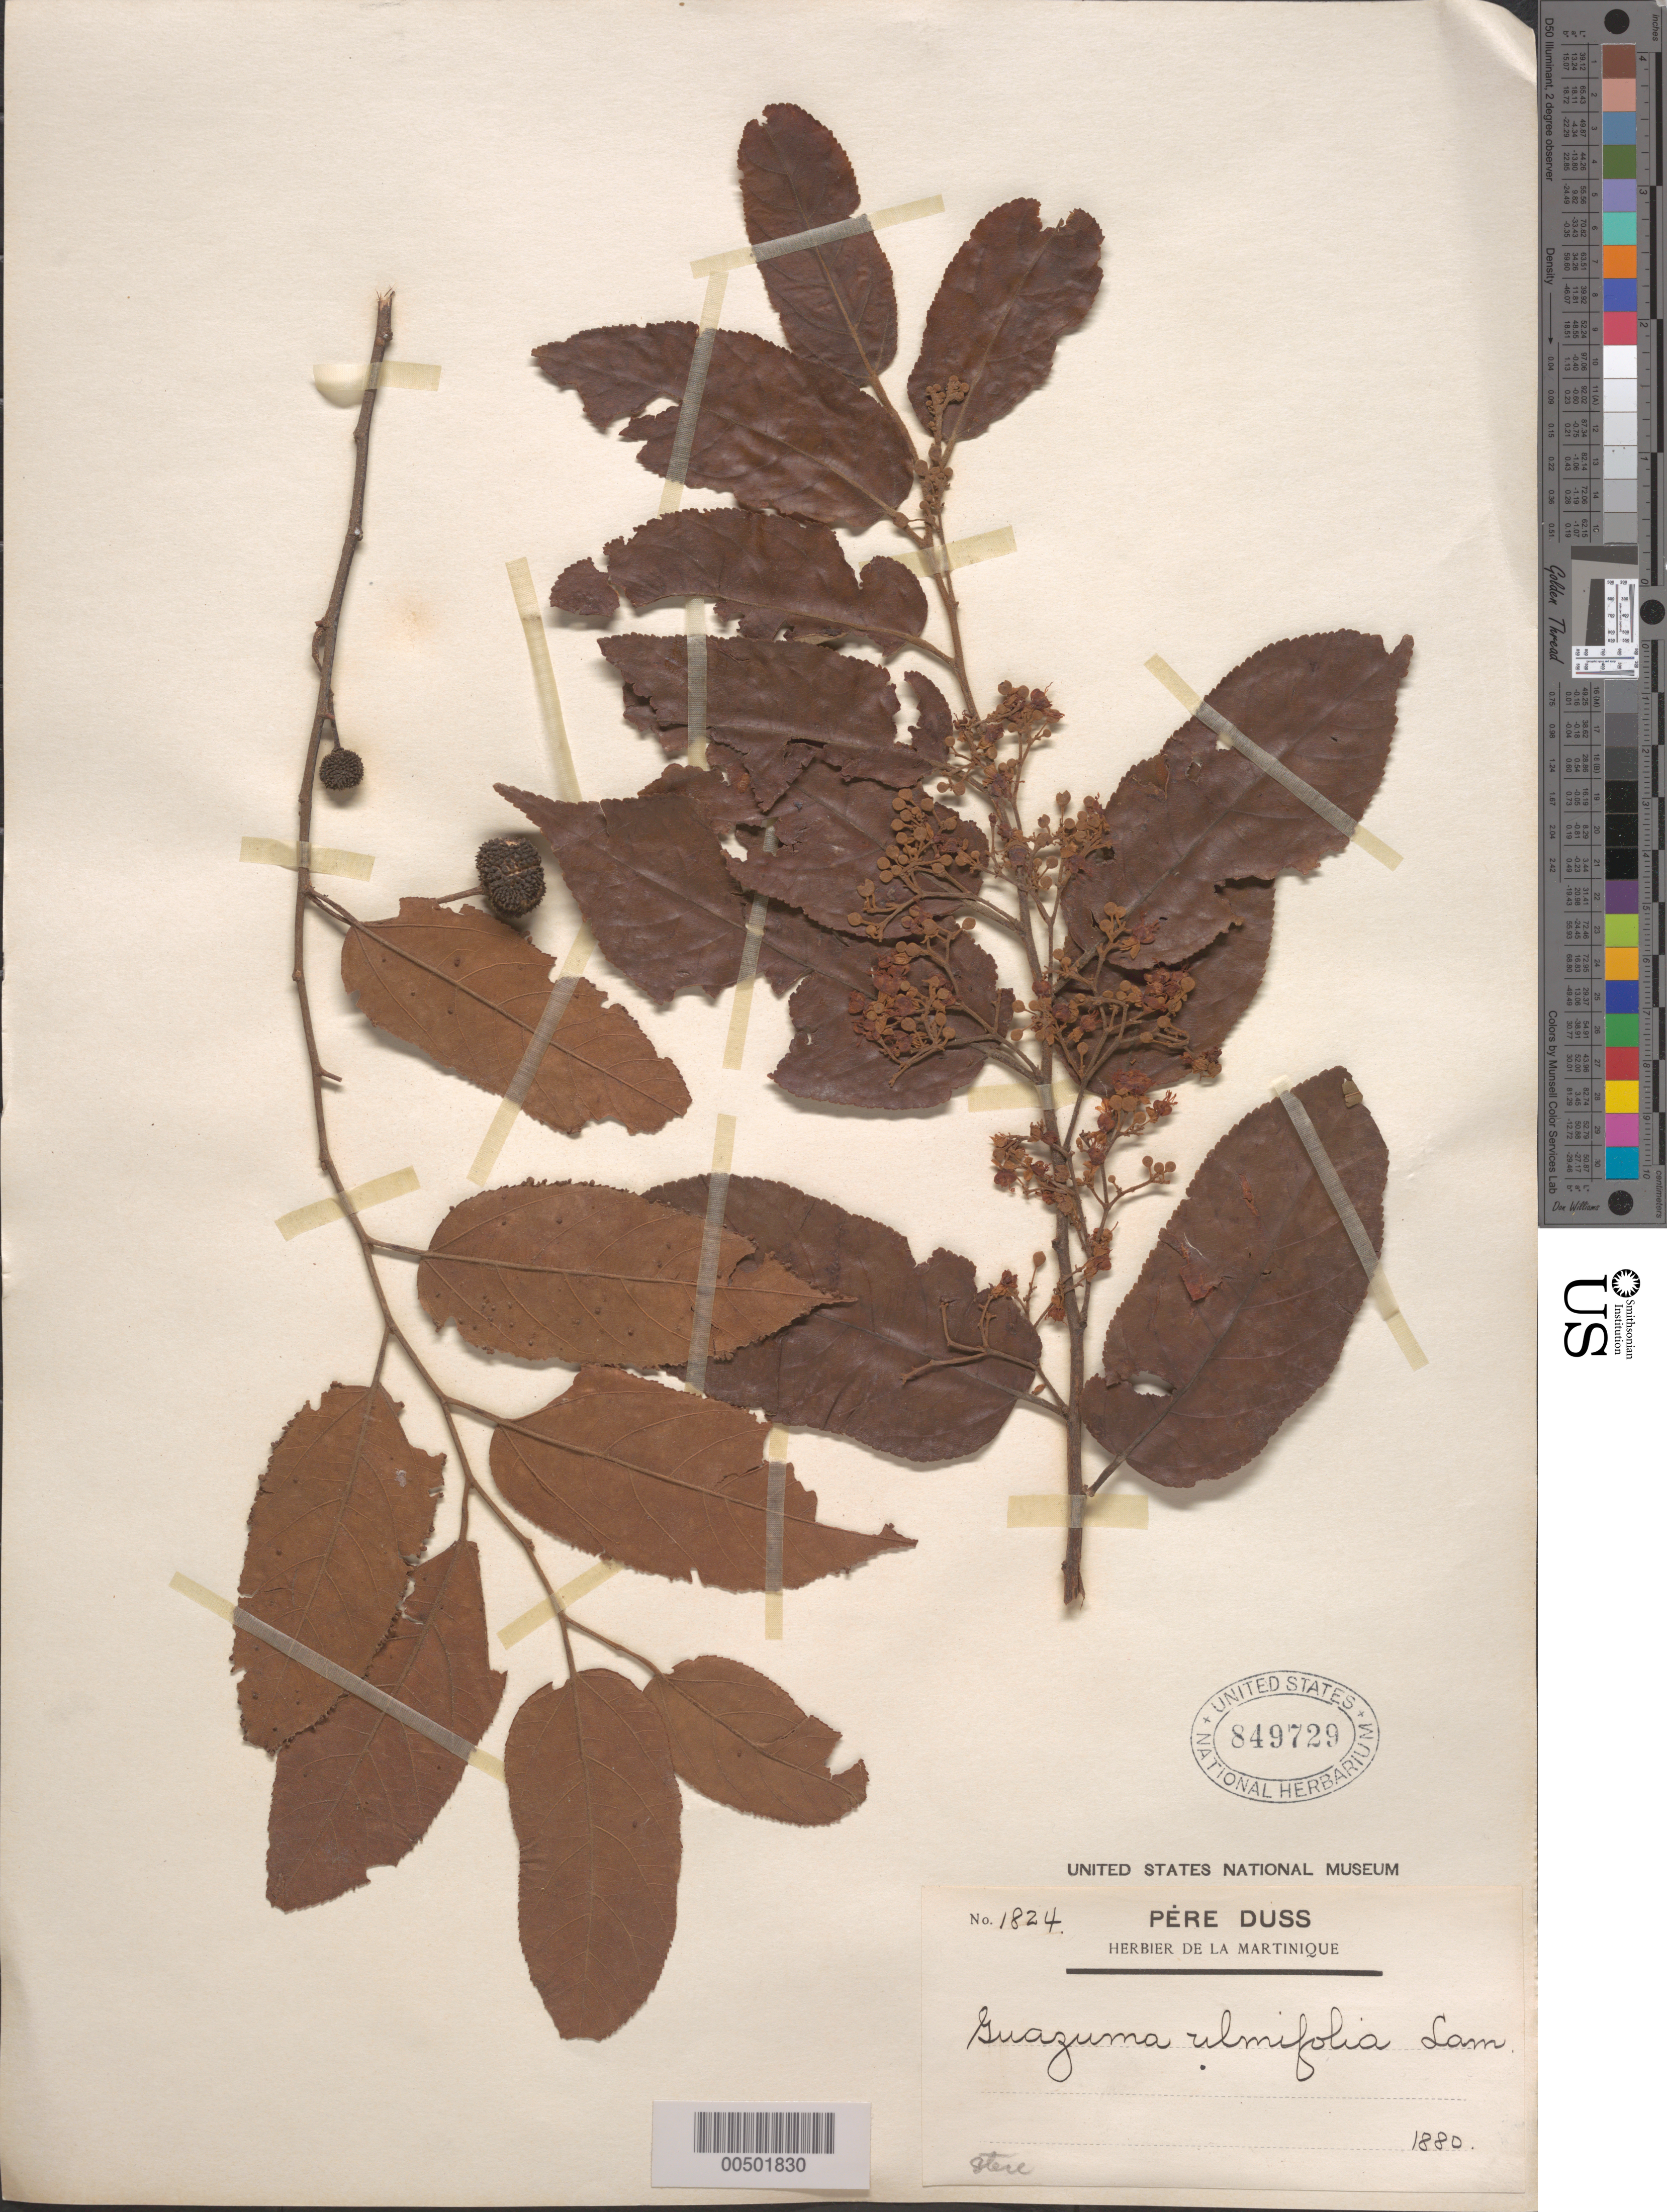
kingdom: Plantae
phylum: Tracheophyta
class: Magnoliopsida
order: Malvales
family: Malvaceae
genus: Guazuma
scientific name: Guazuma ulmifolia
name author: Lam.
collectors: Père Duss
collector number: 1824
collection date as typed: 1880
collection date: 1880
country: Martinique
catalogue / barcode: US 849729